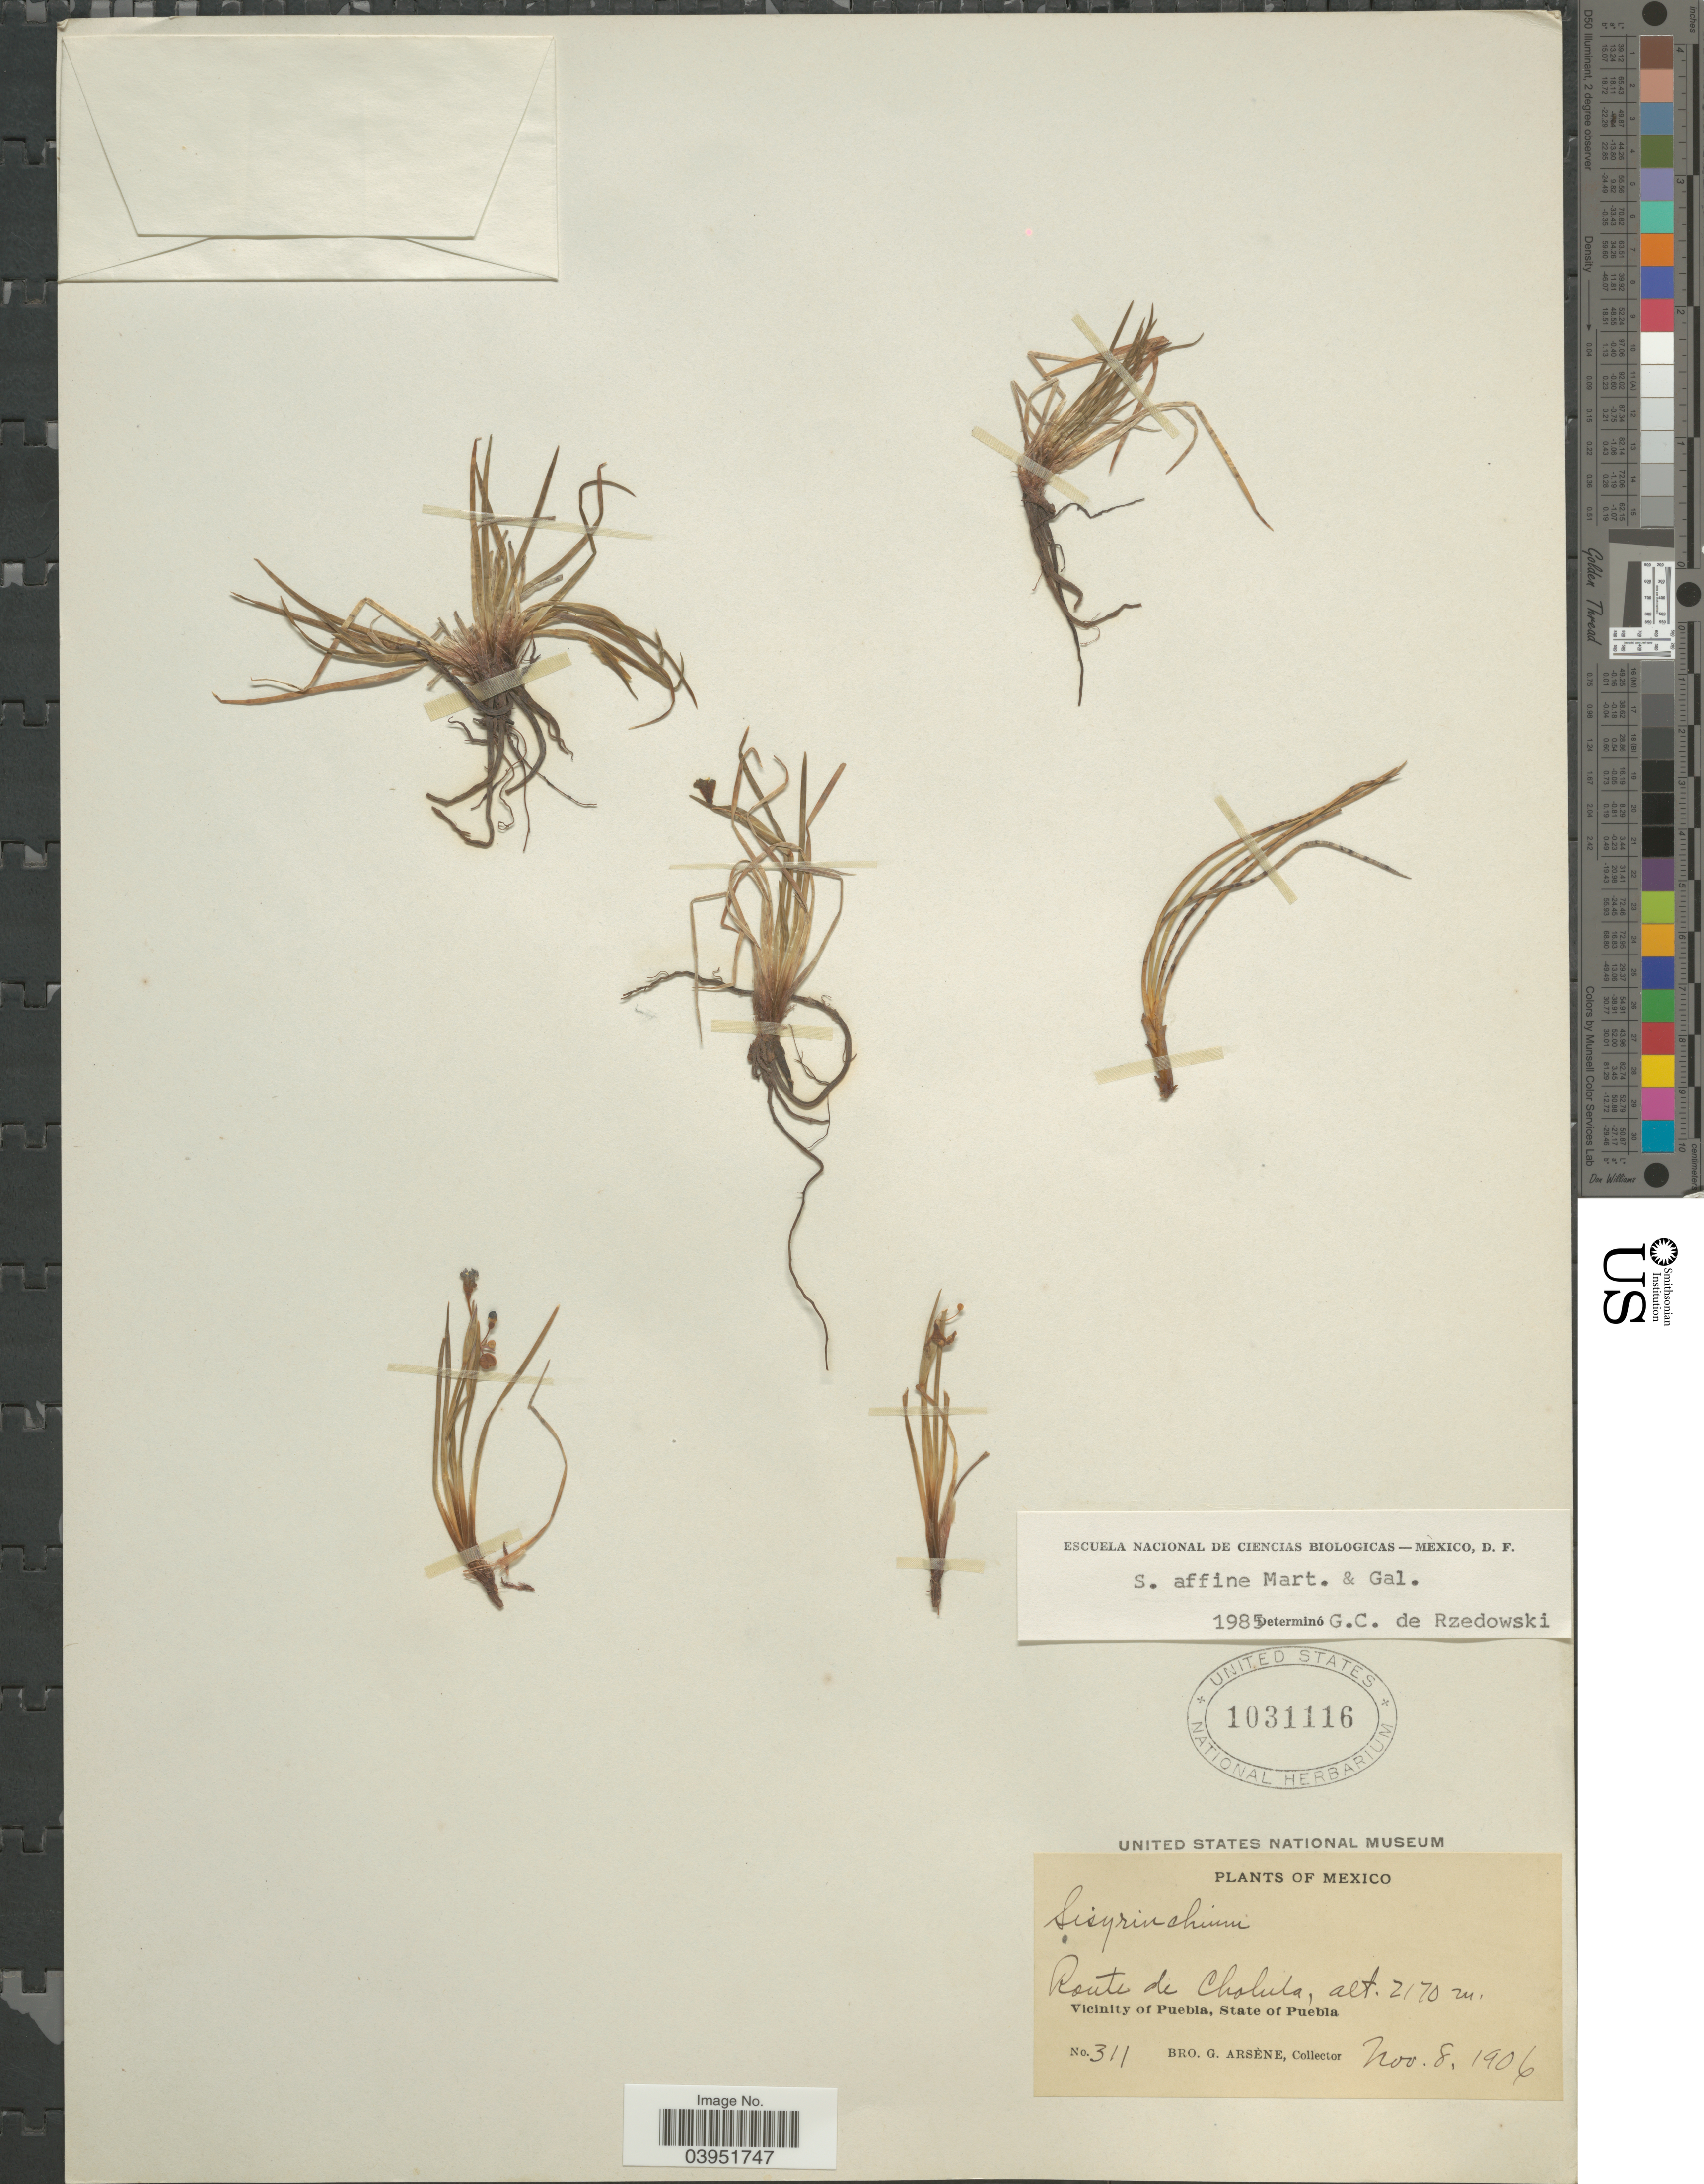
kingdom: Plantae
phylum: Tracheophyta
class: Liliopsida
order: Asparagales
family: Iridaceae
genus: Sisyrinchium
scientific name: Sisyrinchium affine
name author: M. Martens & Galeotti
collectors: Bro. G. Arsène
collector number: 311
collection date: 1906-11-08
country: Mexico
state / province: Puebla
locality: Route de Cholula. Vicinity of Puebla.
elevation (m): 2170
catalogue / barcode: US 1031116